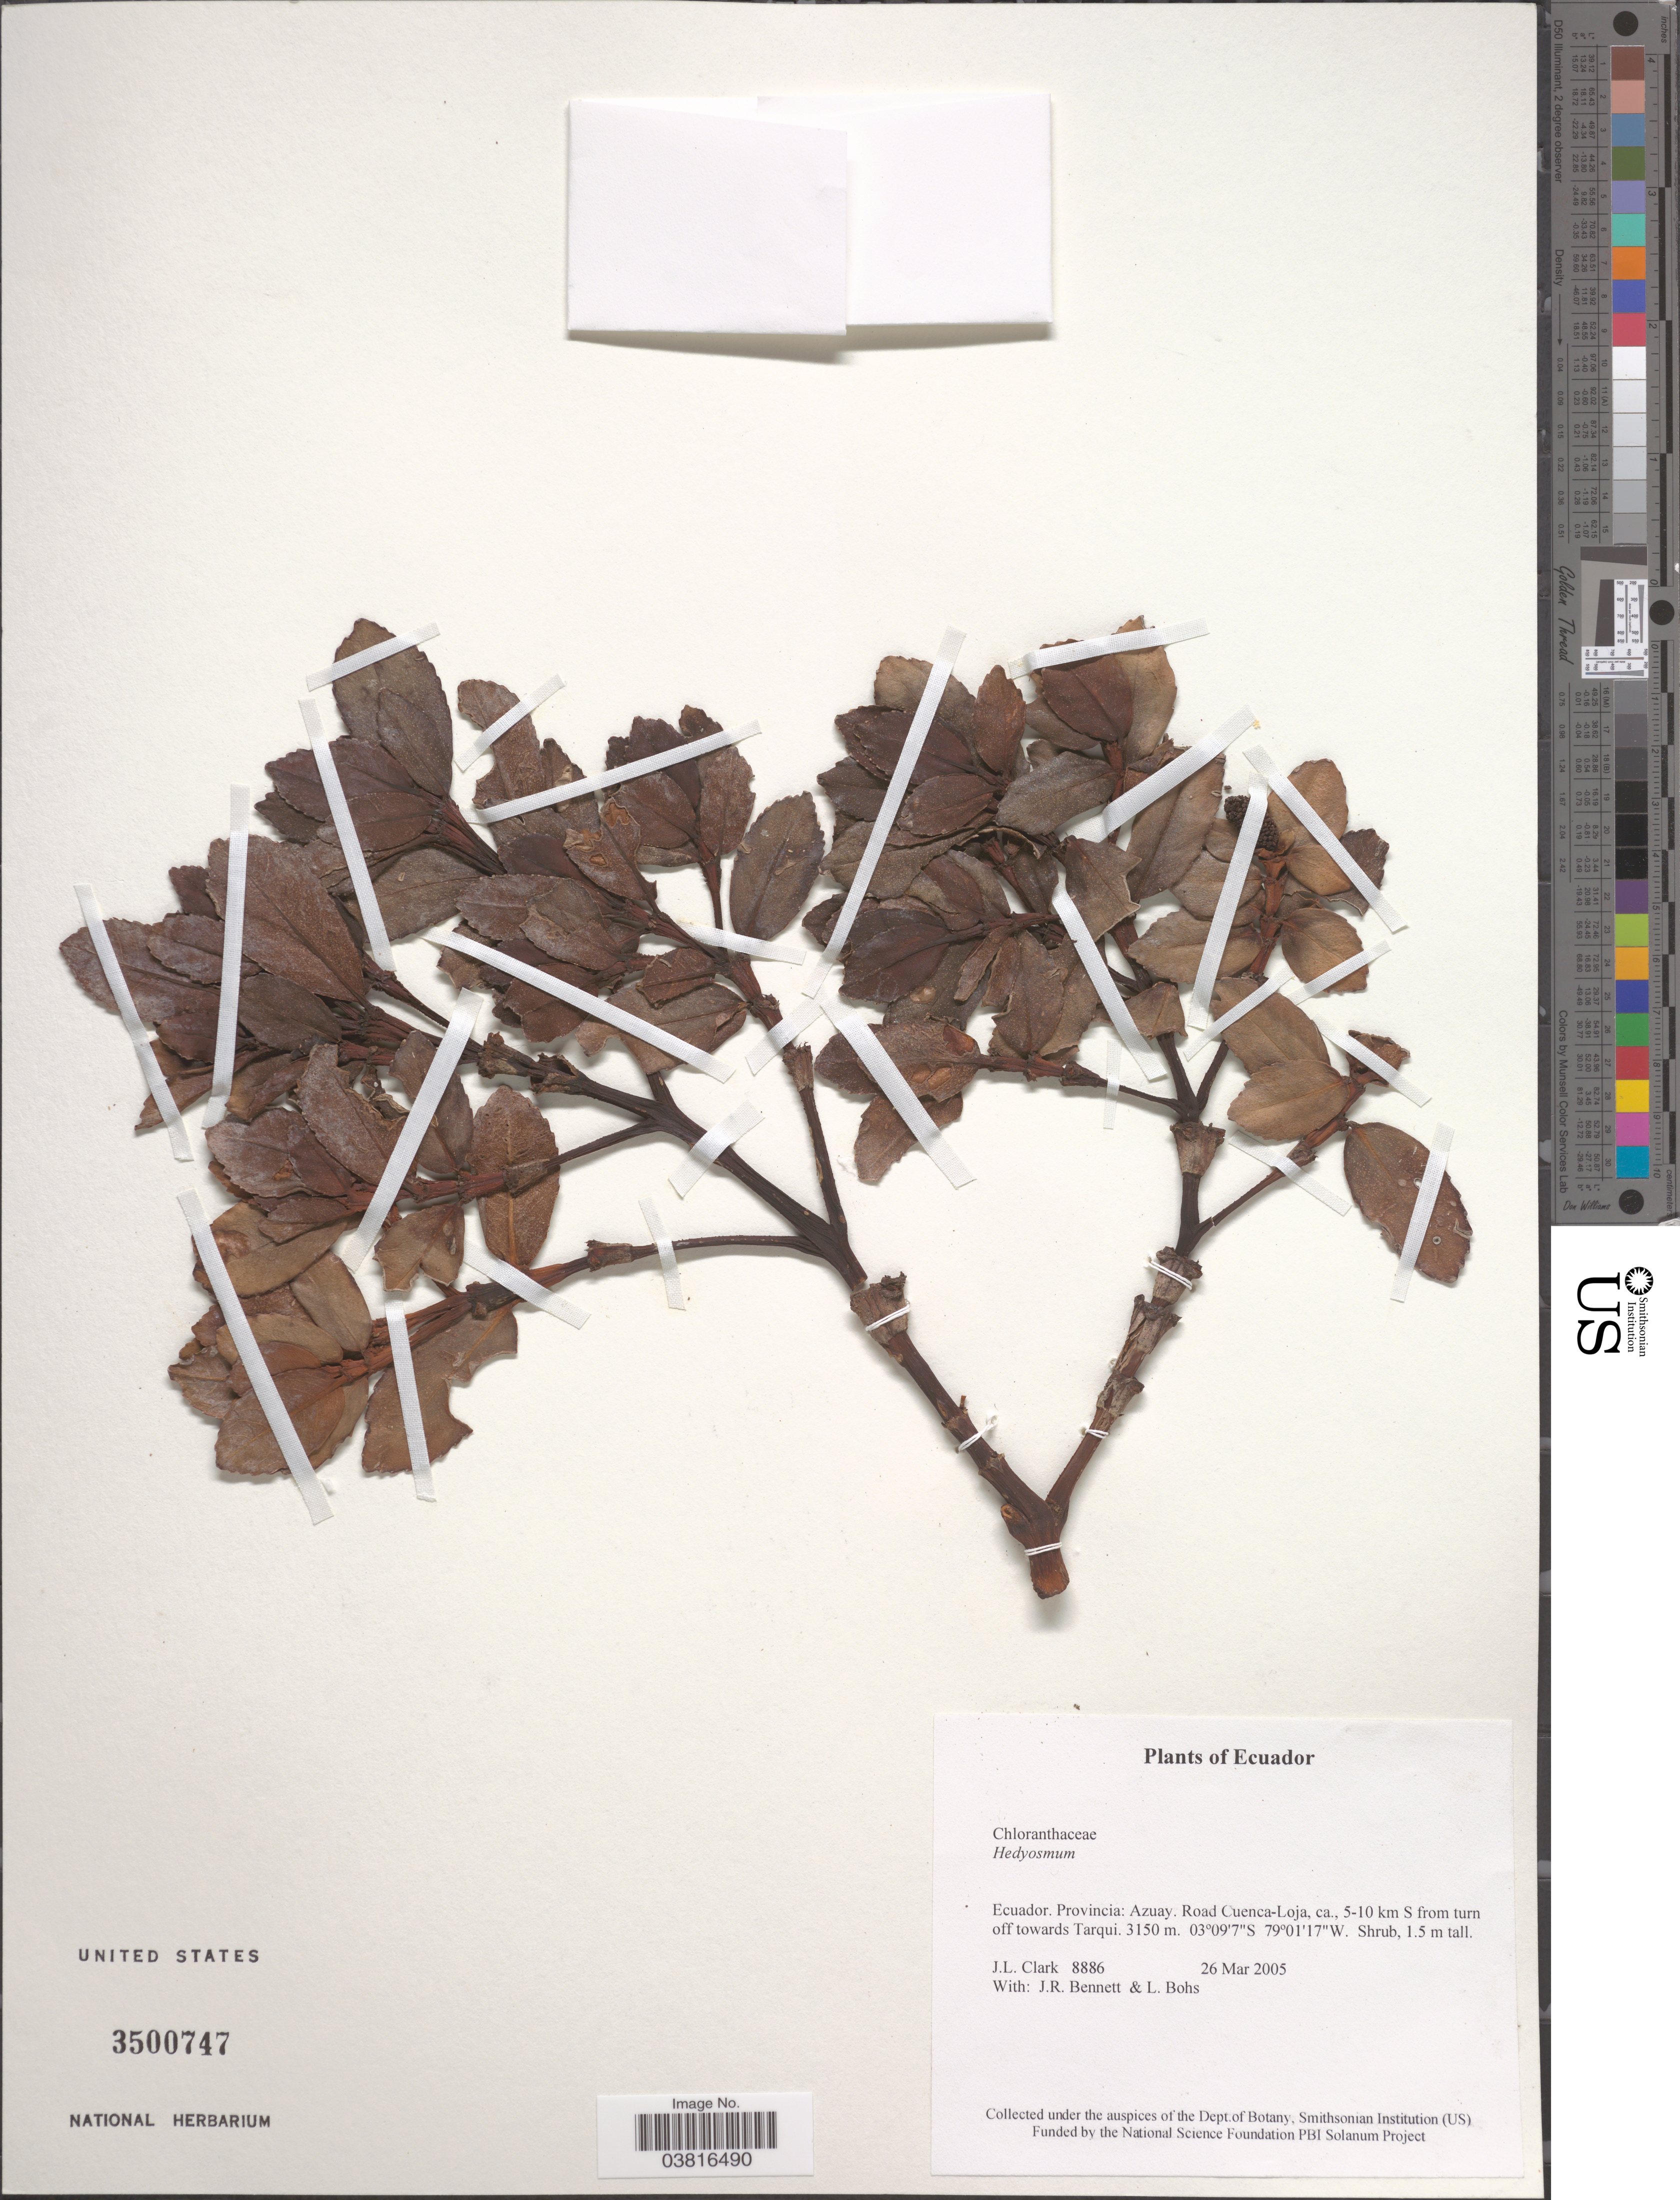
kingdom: Plantae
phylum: Tracheophyta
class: Magnoliopsida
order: Chloranthales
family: Chloranthaceae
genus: Hedyosmum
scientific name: Hedyosmum sp.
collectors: J. L. Clark, J. R. Bennett & L. A. Bohs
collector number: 8886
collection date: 2005-03-26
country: Ecuador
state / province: Azuay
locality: Road Cuenca-Loja, ca. 5-10 km S from turn off towards Tarqui.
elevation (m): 3150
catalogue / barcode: US 3500747